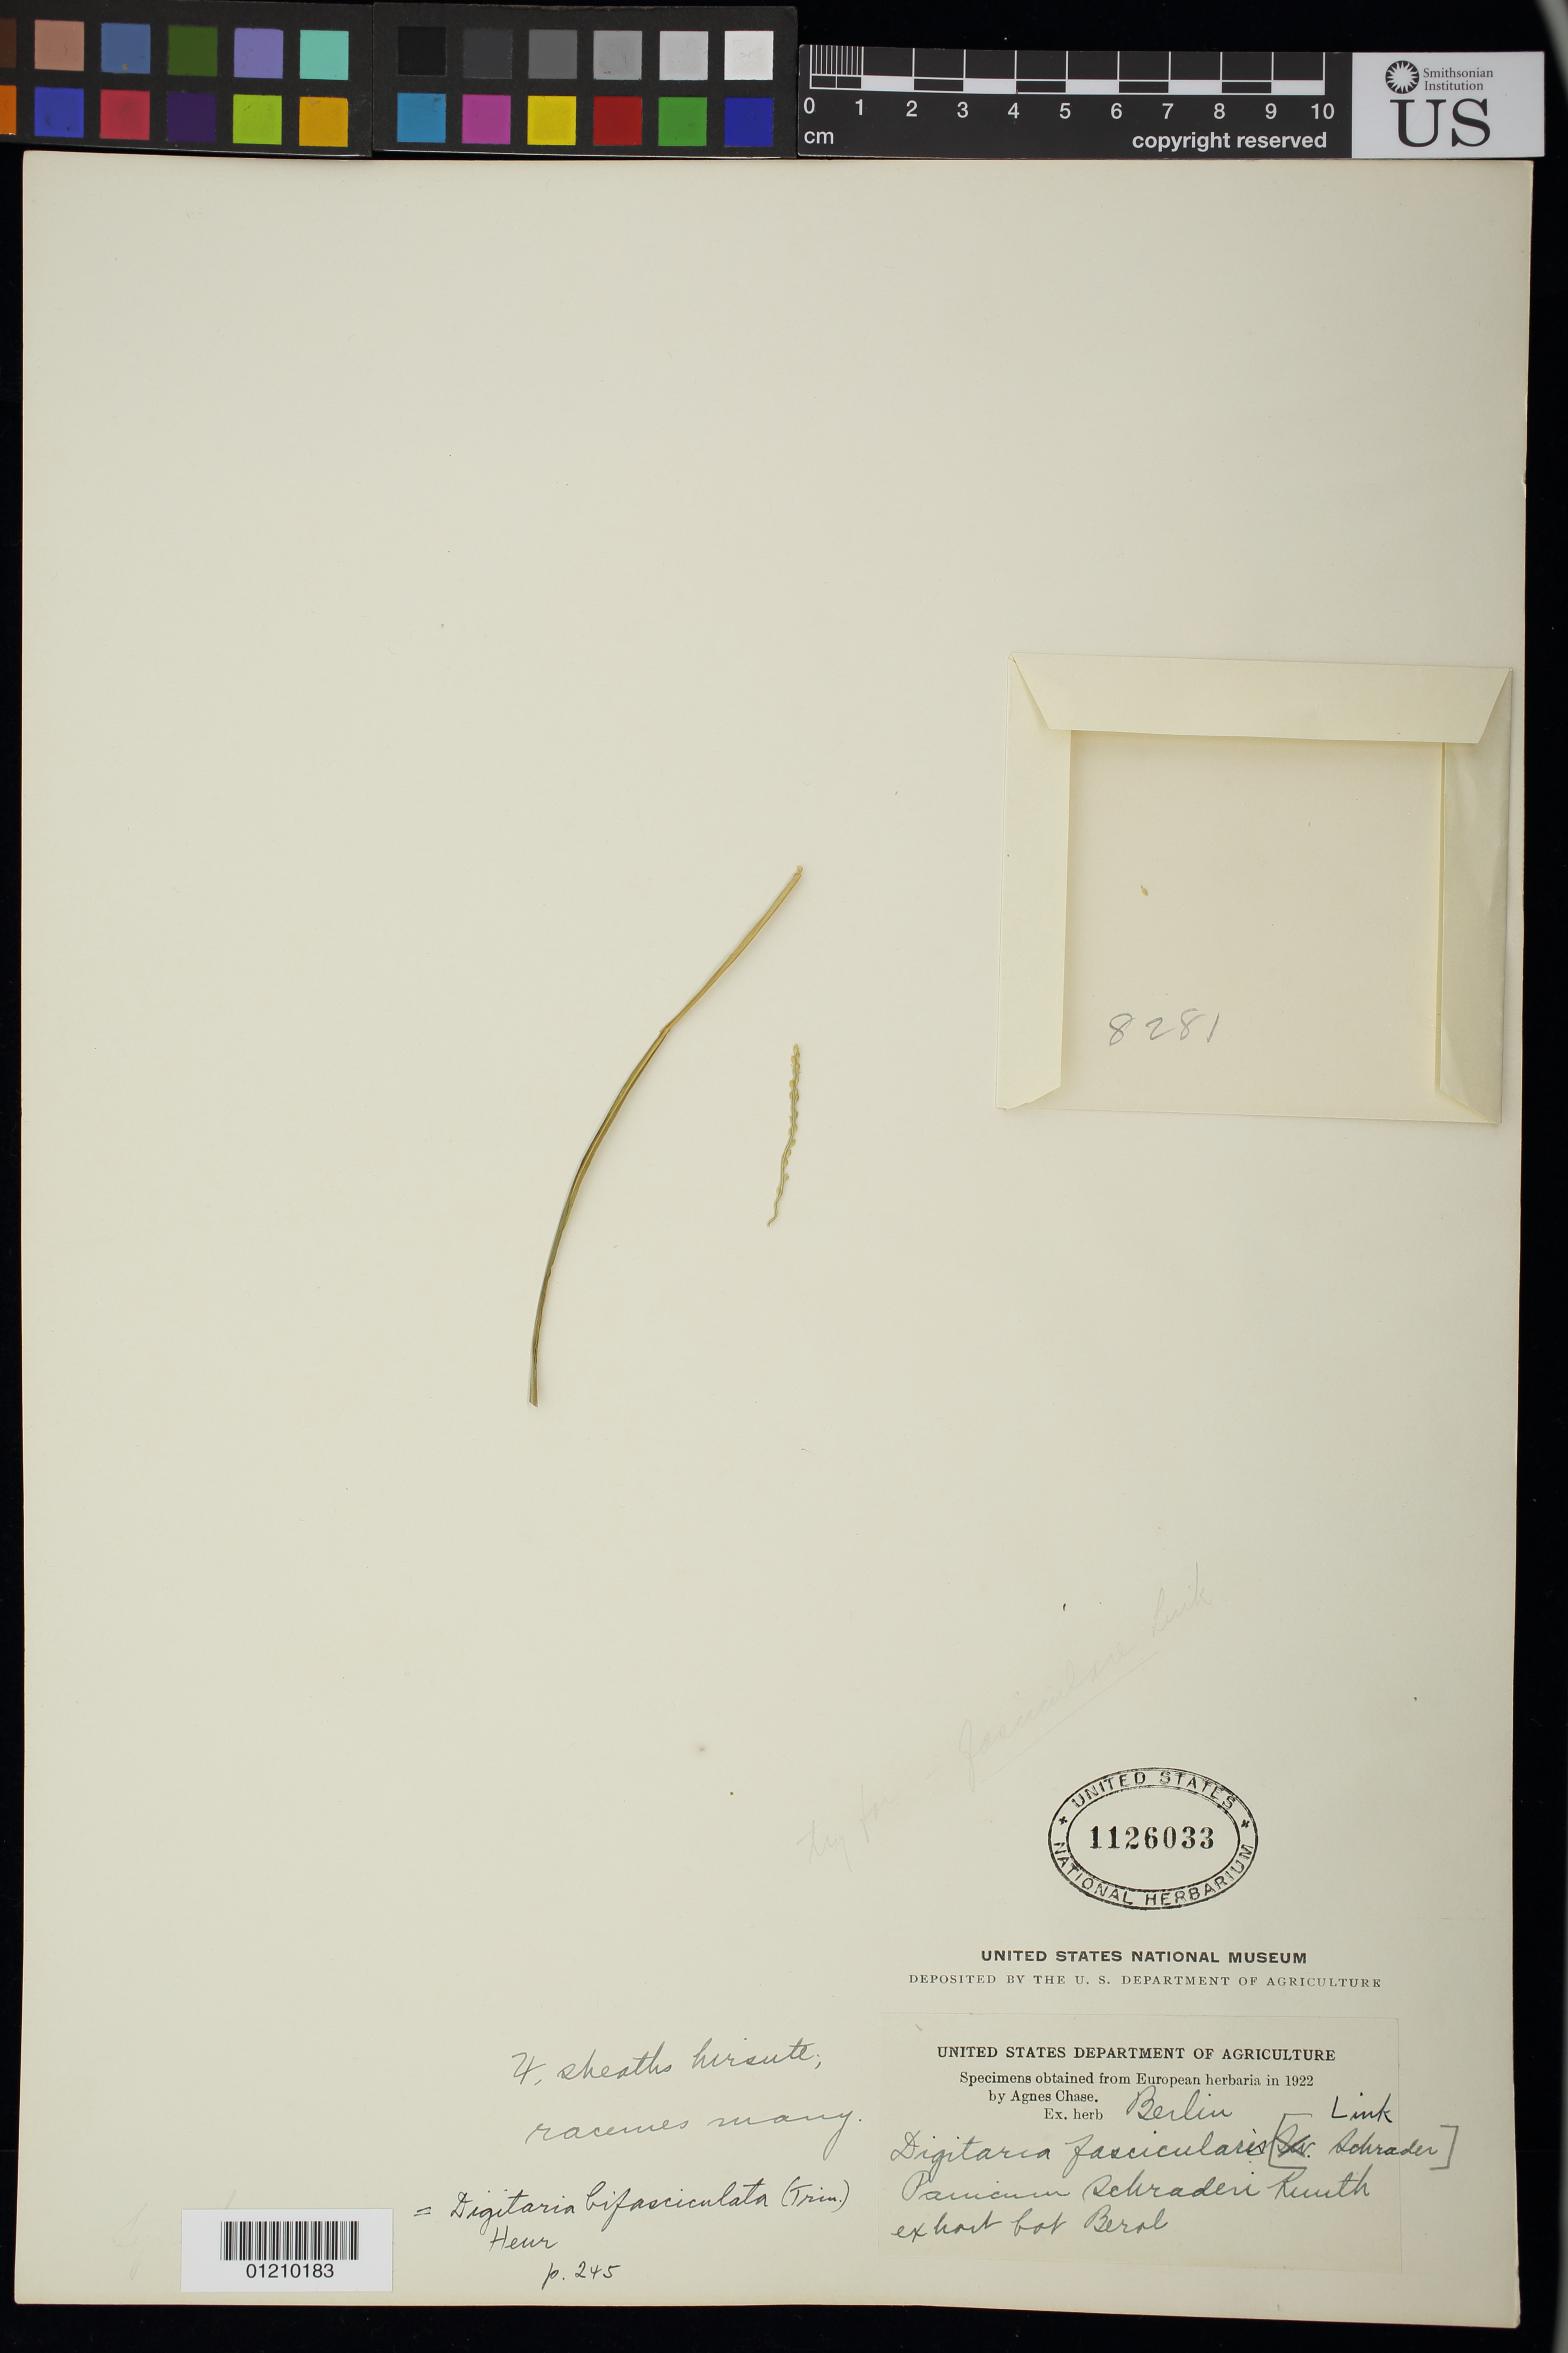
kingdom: Plantae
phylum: Tracheophyta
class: Liliopsida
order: Poales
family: Poaceae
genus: Digitaria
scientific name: Digitaria fascicularis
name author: Link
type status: Type Collection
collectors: Hort. Bot. Berol.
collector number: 8281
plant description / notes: Fragmentary material of type specimen ex herb. Berlin.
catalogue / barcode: US 1126033